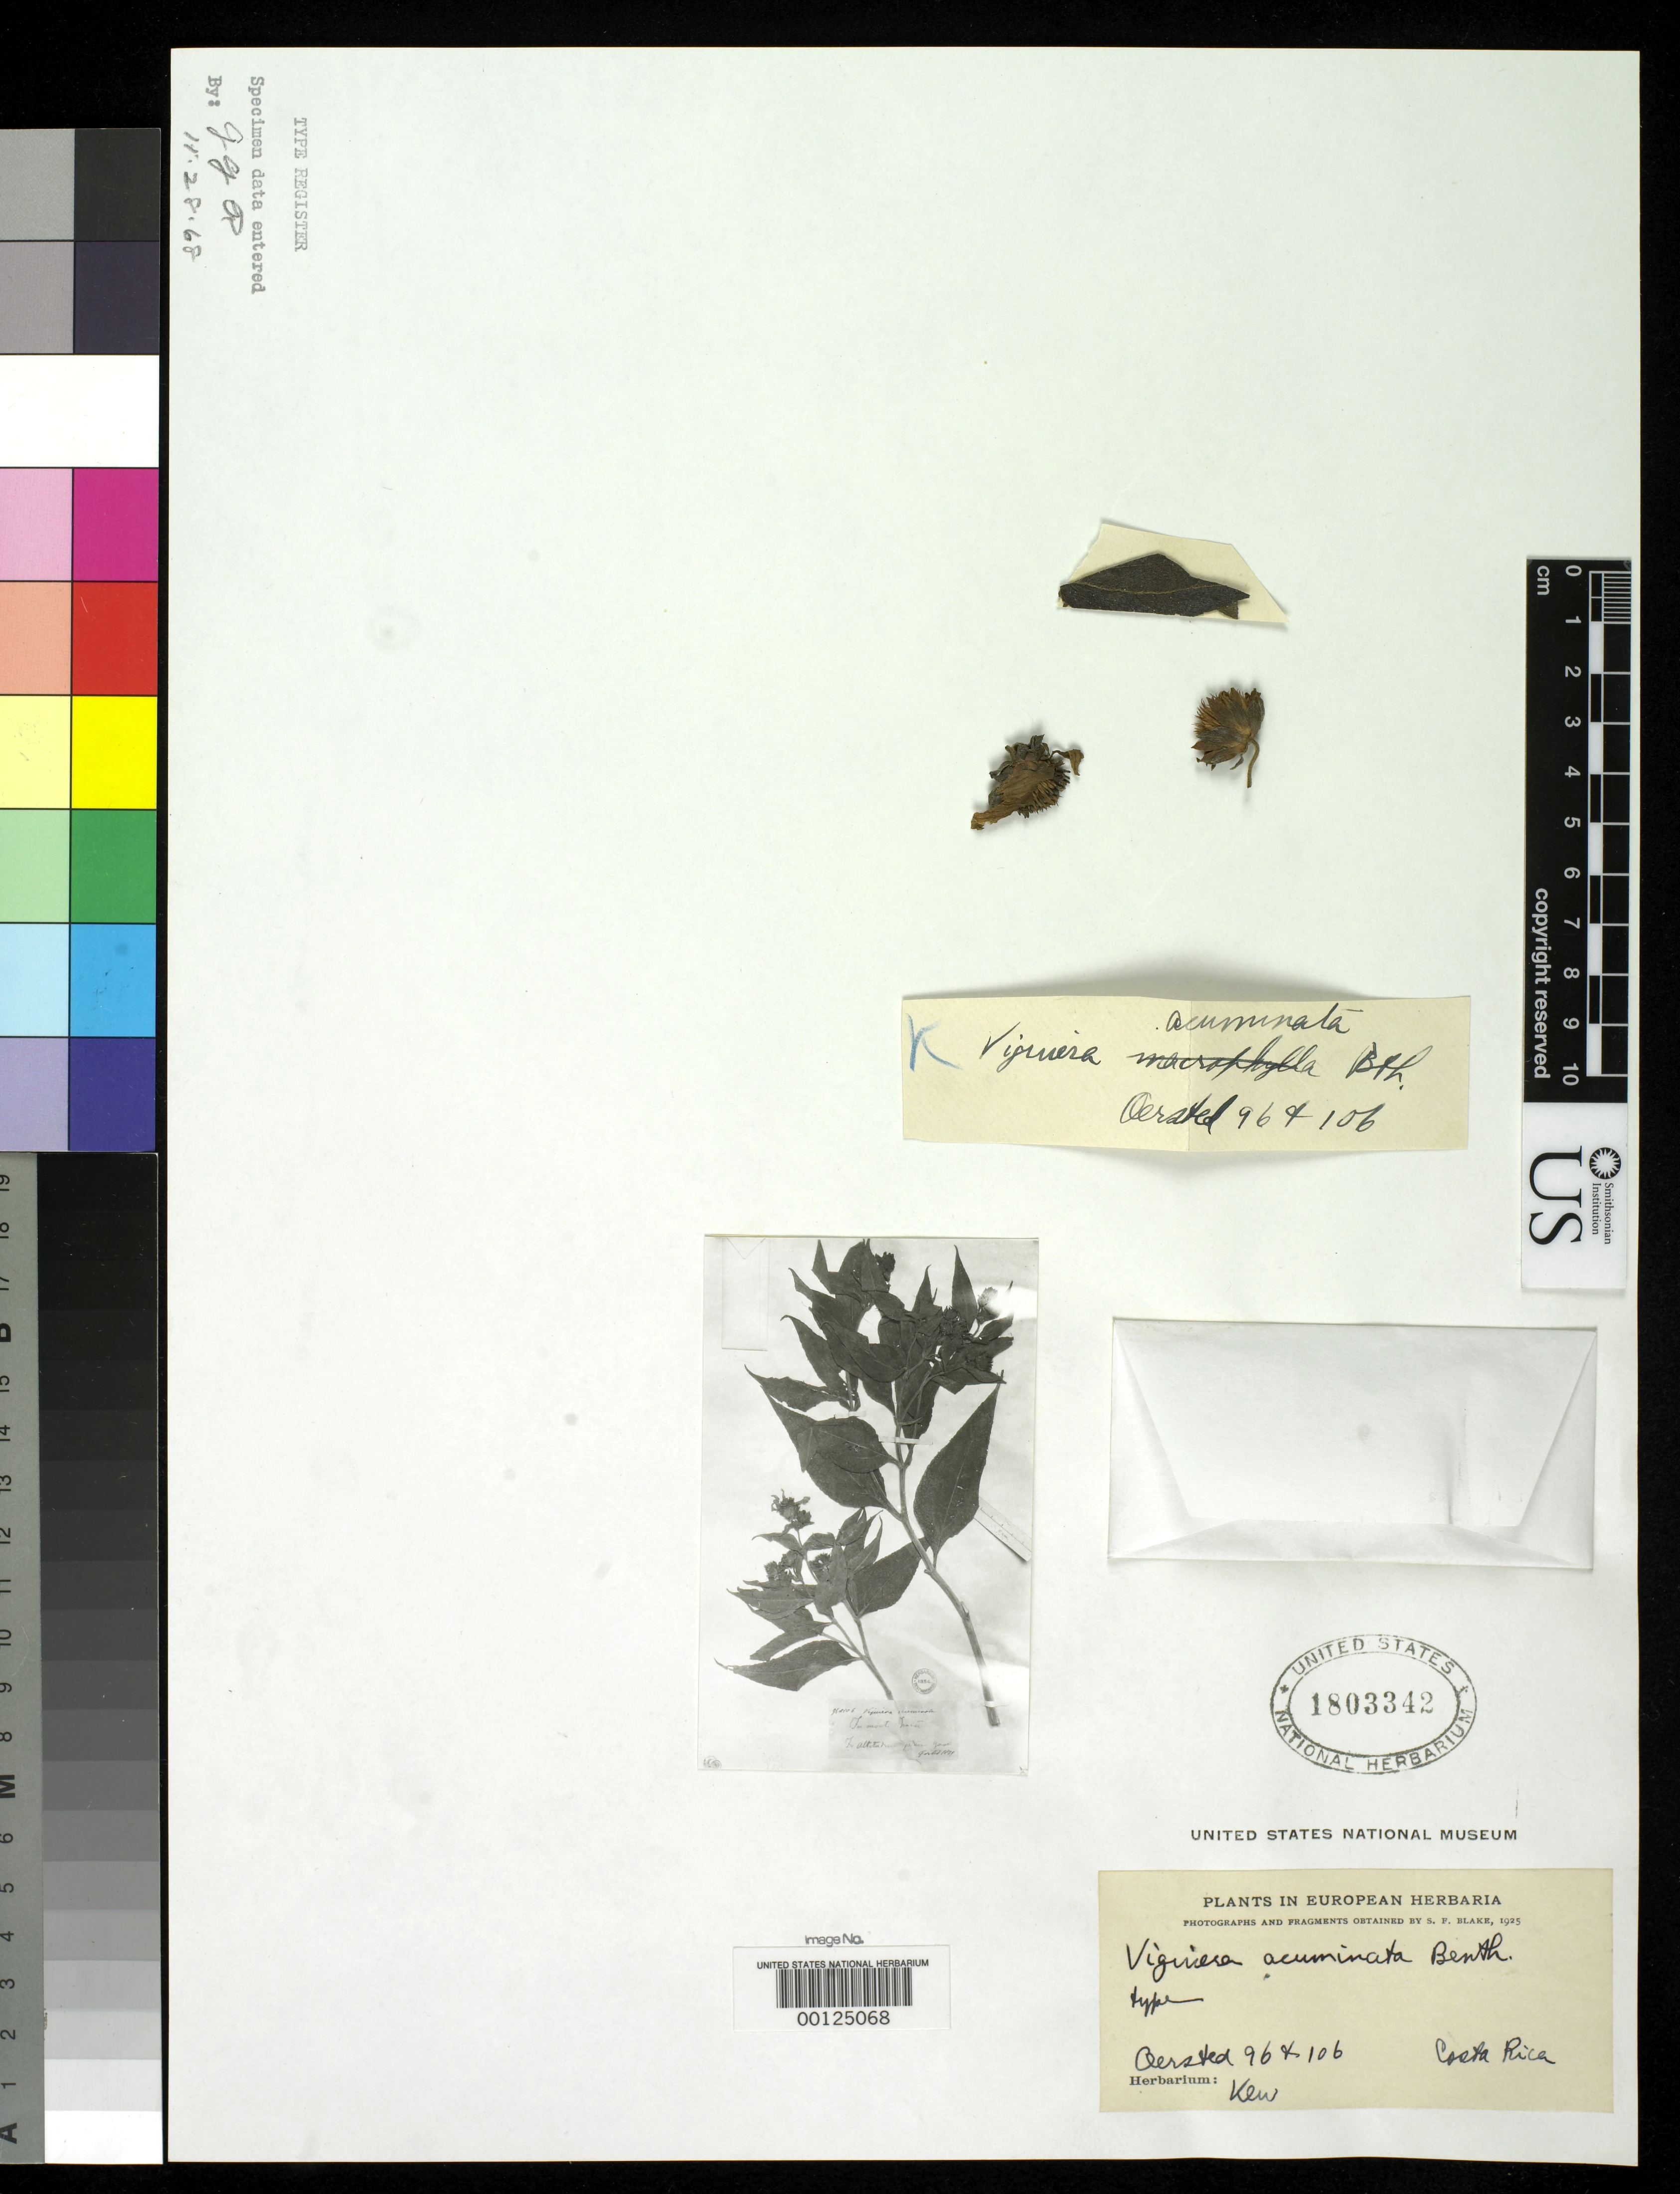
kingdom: Plantae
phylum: Tracheophyta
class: Magnoliopsida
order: Asterales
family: Asteraceae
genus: Viguiera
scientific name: Viguiera acuminata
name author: Benth. in Oerst.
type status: Type Material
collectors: A. S. Oersted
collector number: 96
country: Costa Rica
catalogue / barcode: US 1803342